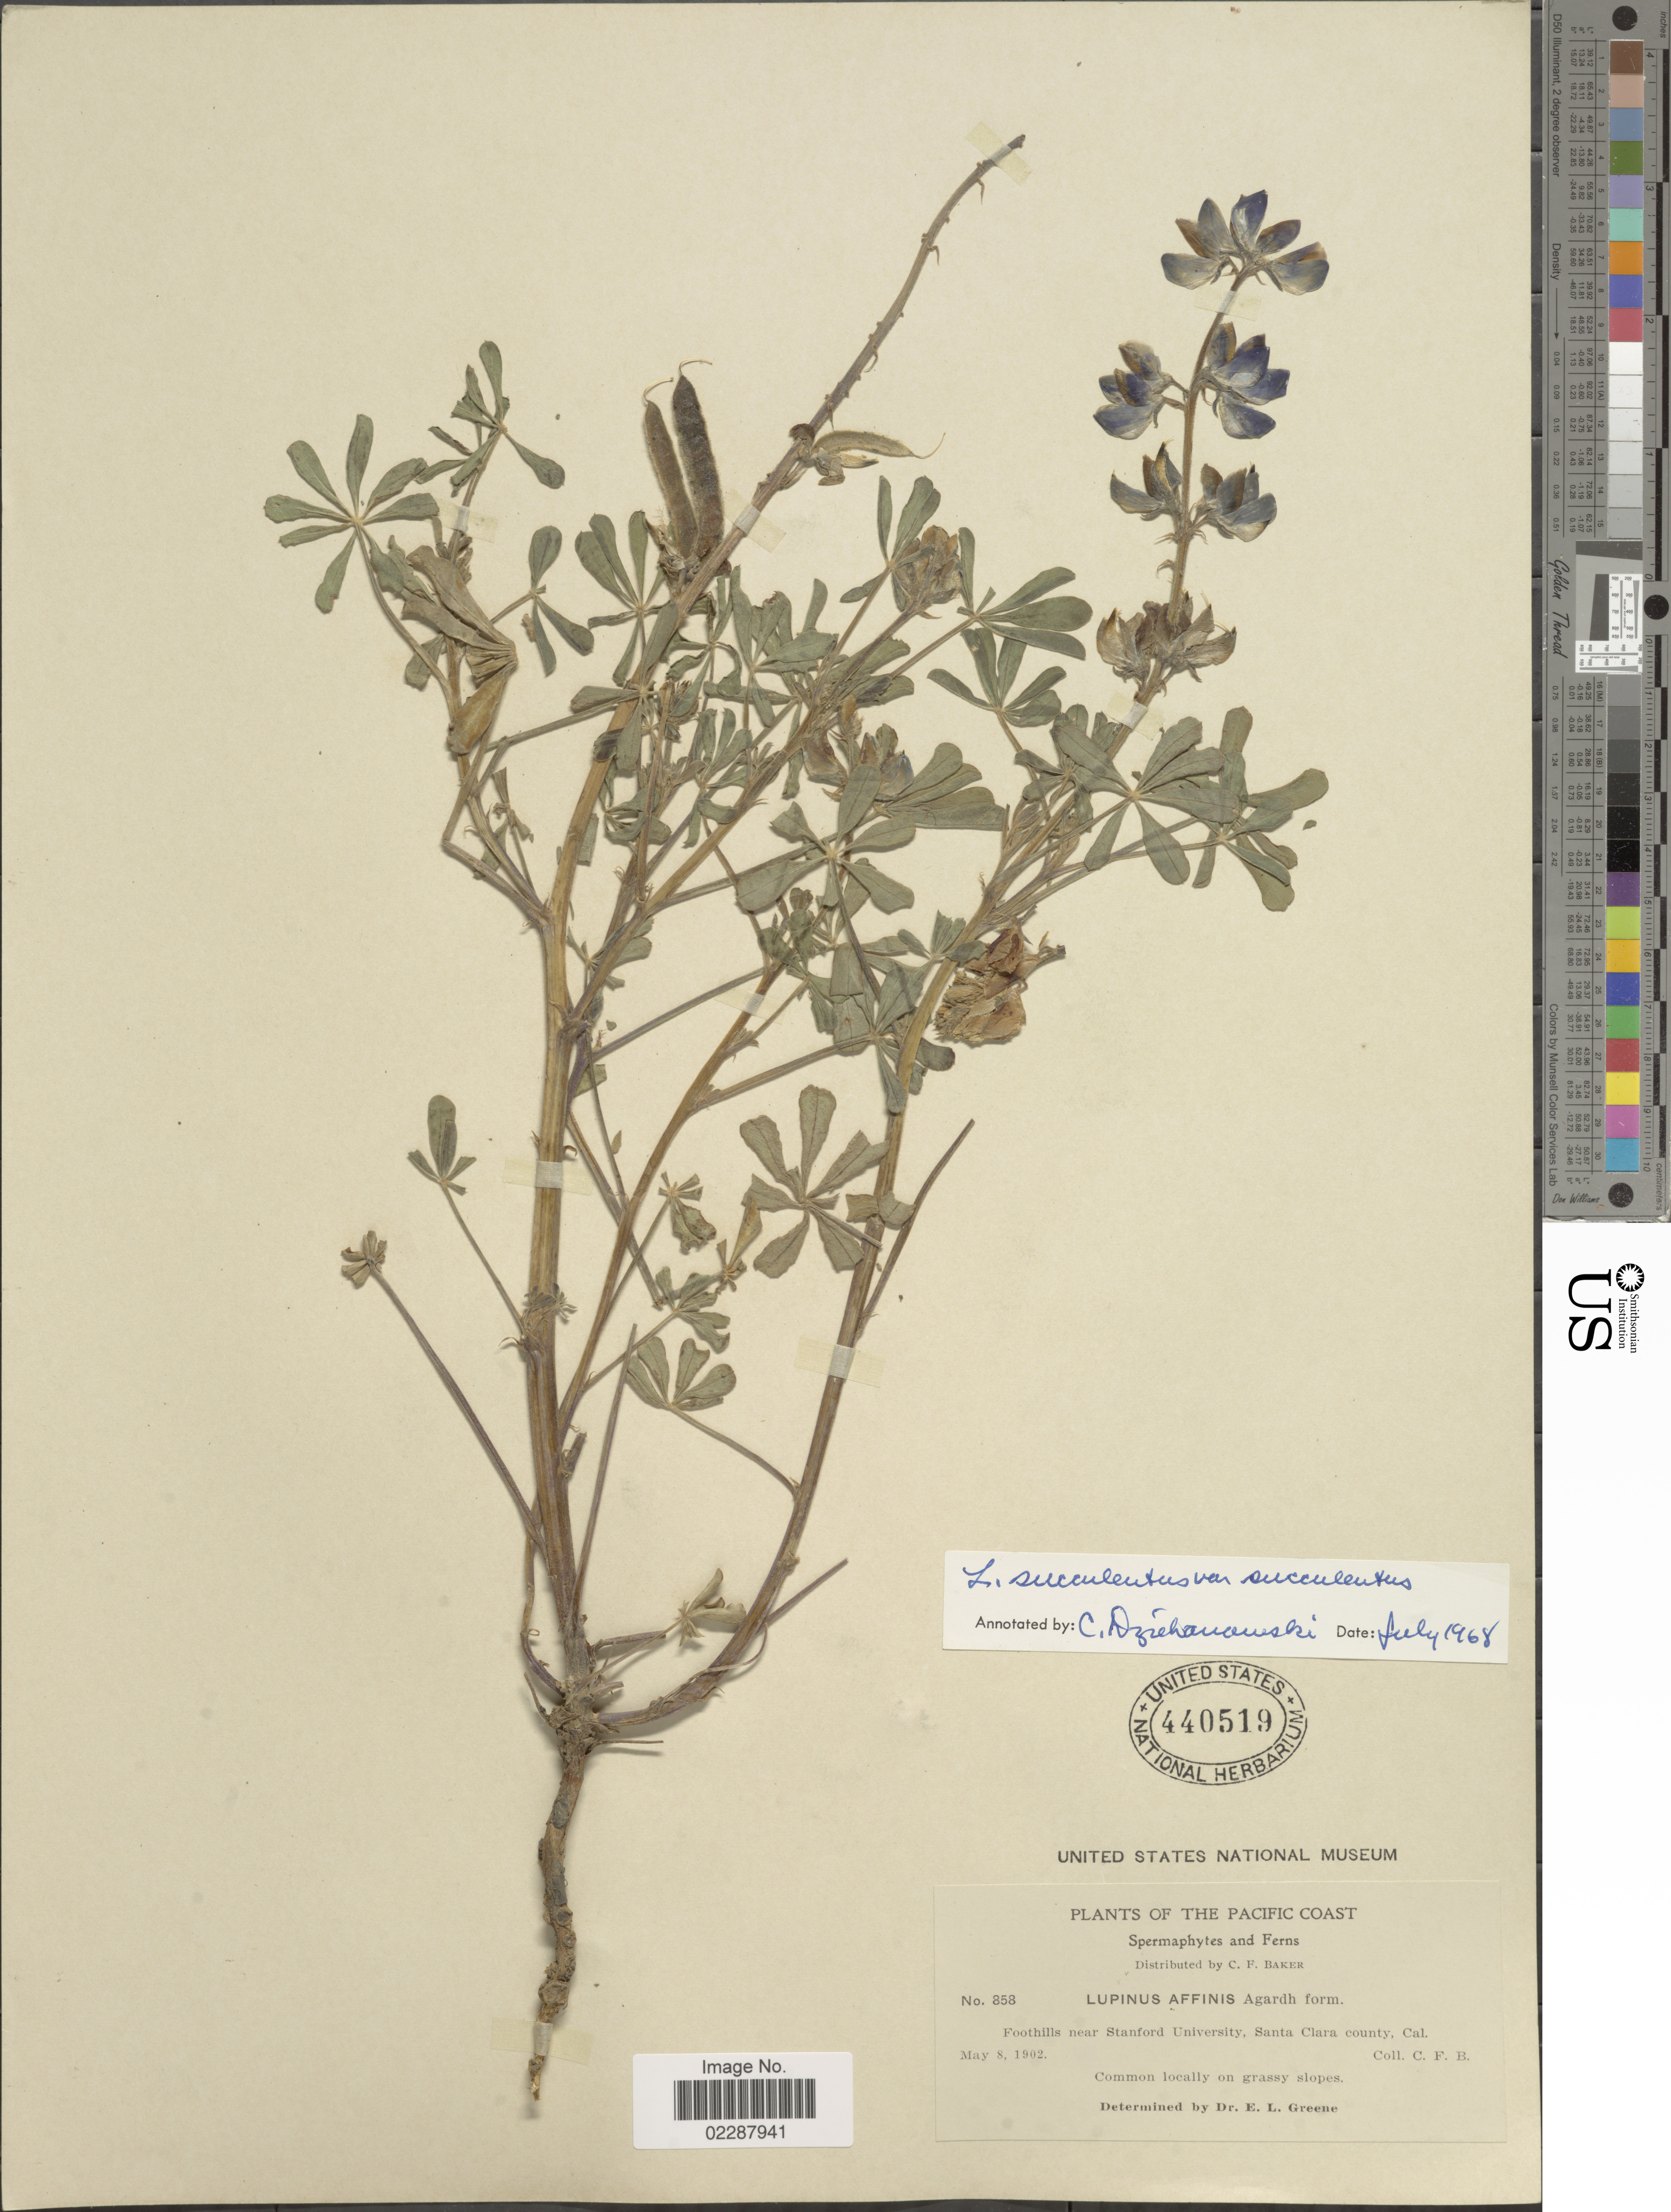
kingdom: Plantae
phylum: Tracheophyta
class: Magnoliopsida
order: Fabales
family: Fabaceae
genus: Lupinus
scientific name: Lupinus succulentus var. succulentus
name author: Douglas ex K. Koch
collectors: C. F. Baker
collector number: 858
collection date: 1902-05-08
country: United States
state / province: California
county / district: Santa Clara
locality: Pacific Coast, Foothills near Stanford University, Santa Clara county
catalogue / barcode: US 440519